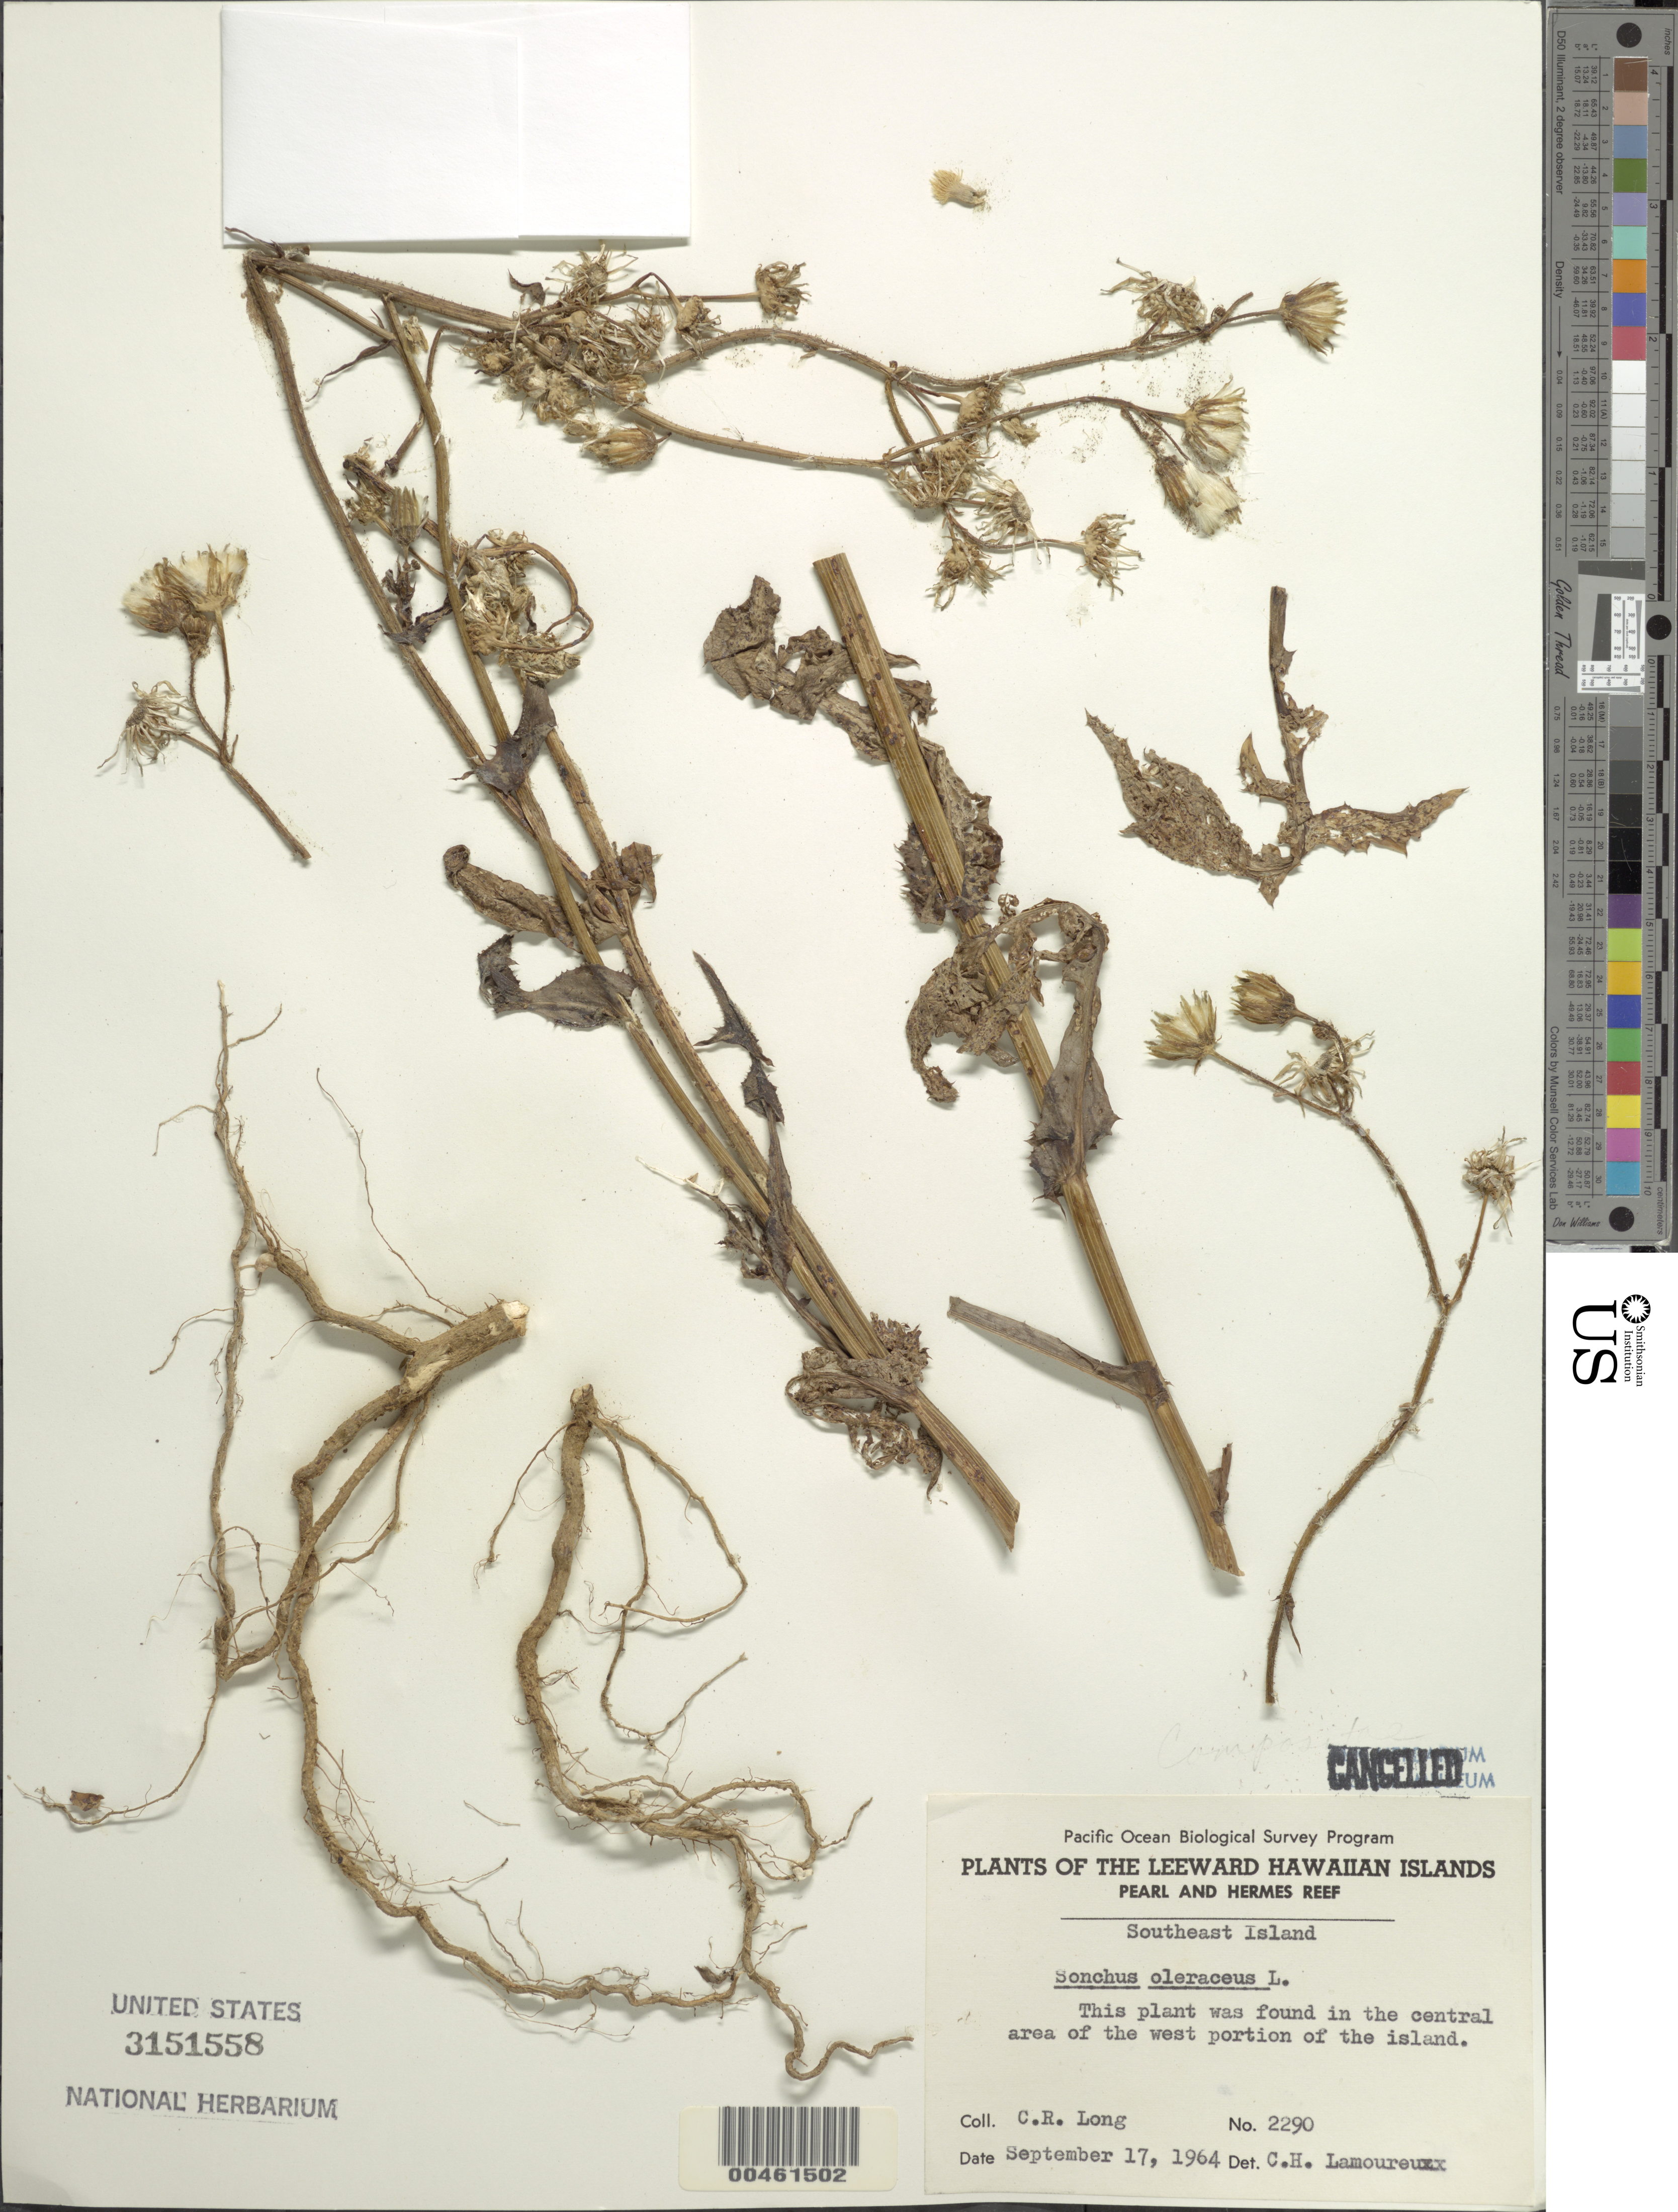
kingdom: Plantae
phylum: Tracheophyta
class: Magnoliopsida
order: Asterales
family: Asteraceae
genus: Sonchus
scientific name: Sonchus oleraceus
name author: L.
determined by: Lamoureux, C. H.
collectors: C. Long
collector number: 2290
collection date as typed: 17 Sep 1964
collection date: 1964-09-17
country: United States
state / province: Hawaii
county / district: Honolulu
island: Pearl and Hermes Atoll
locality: Pearl and Hermes Reef, Southeast Islet, found in the central area of the W portion of the island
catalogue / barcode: US 3151558